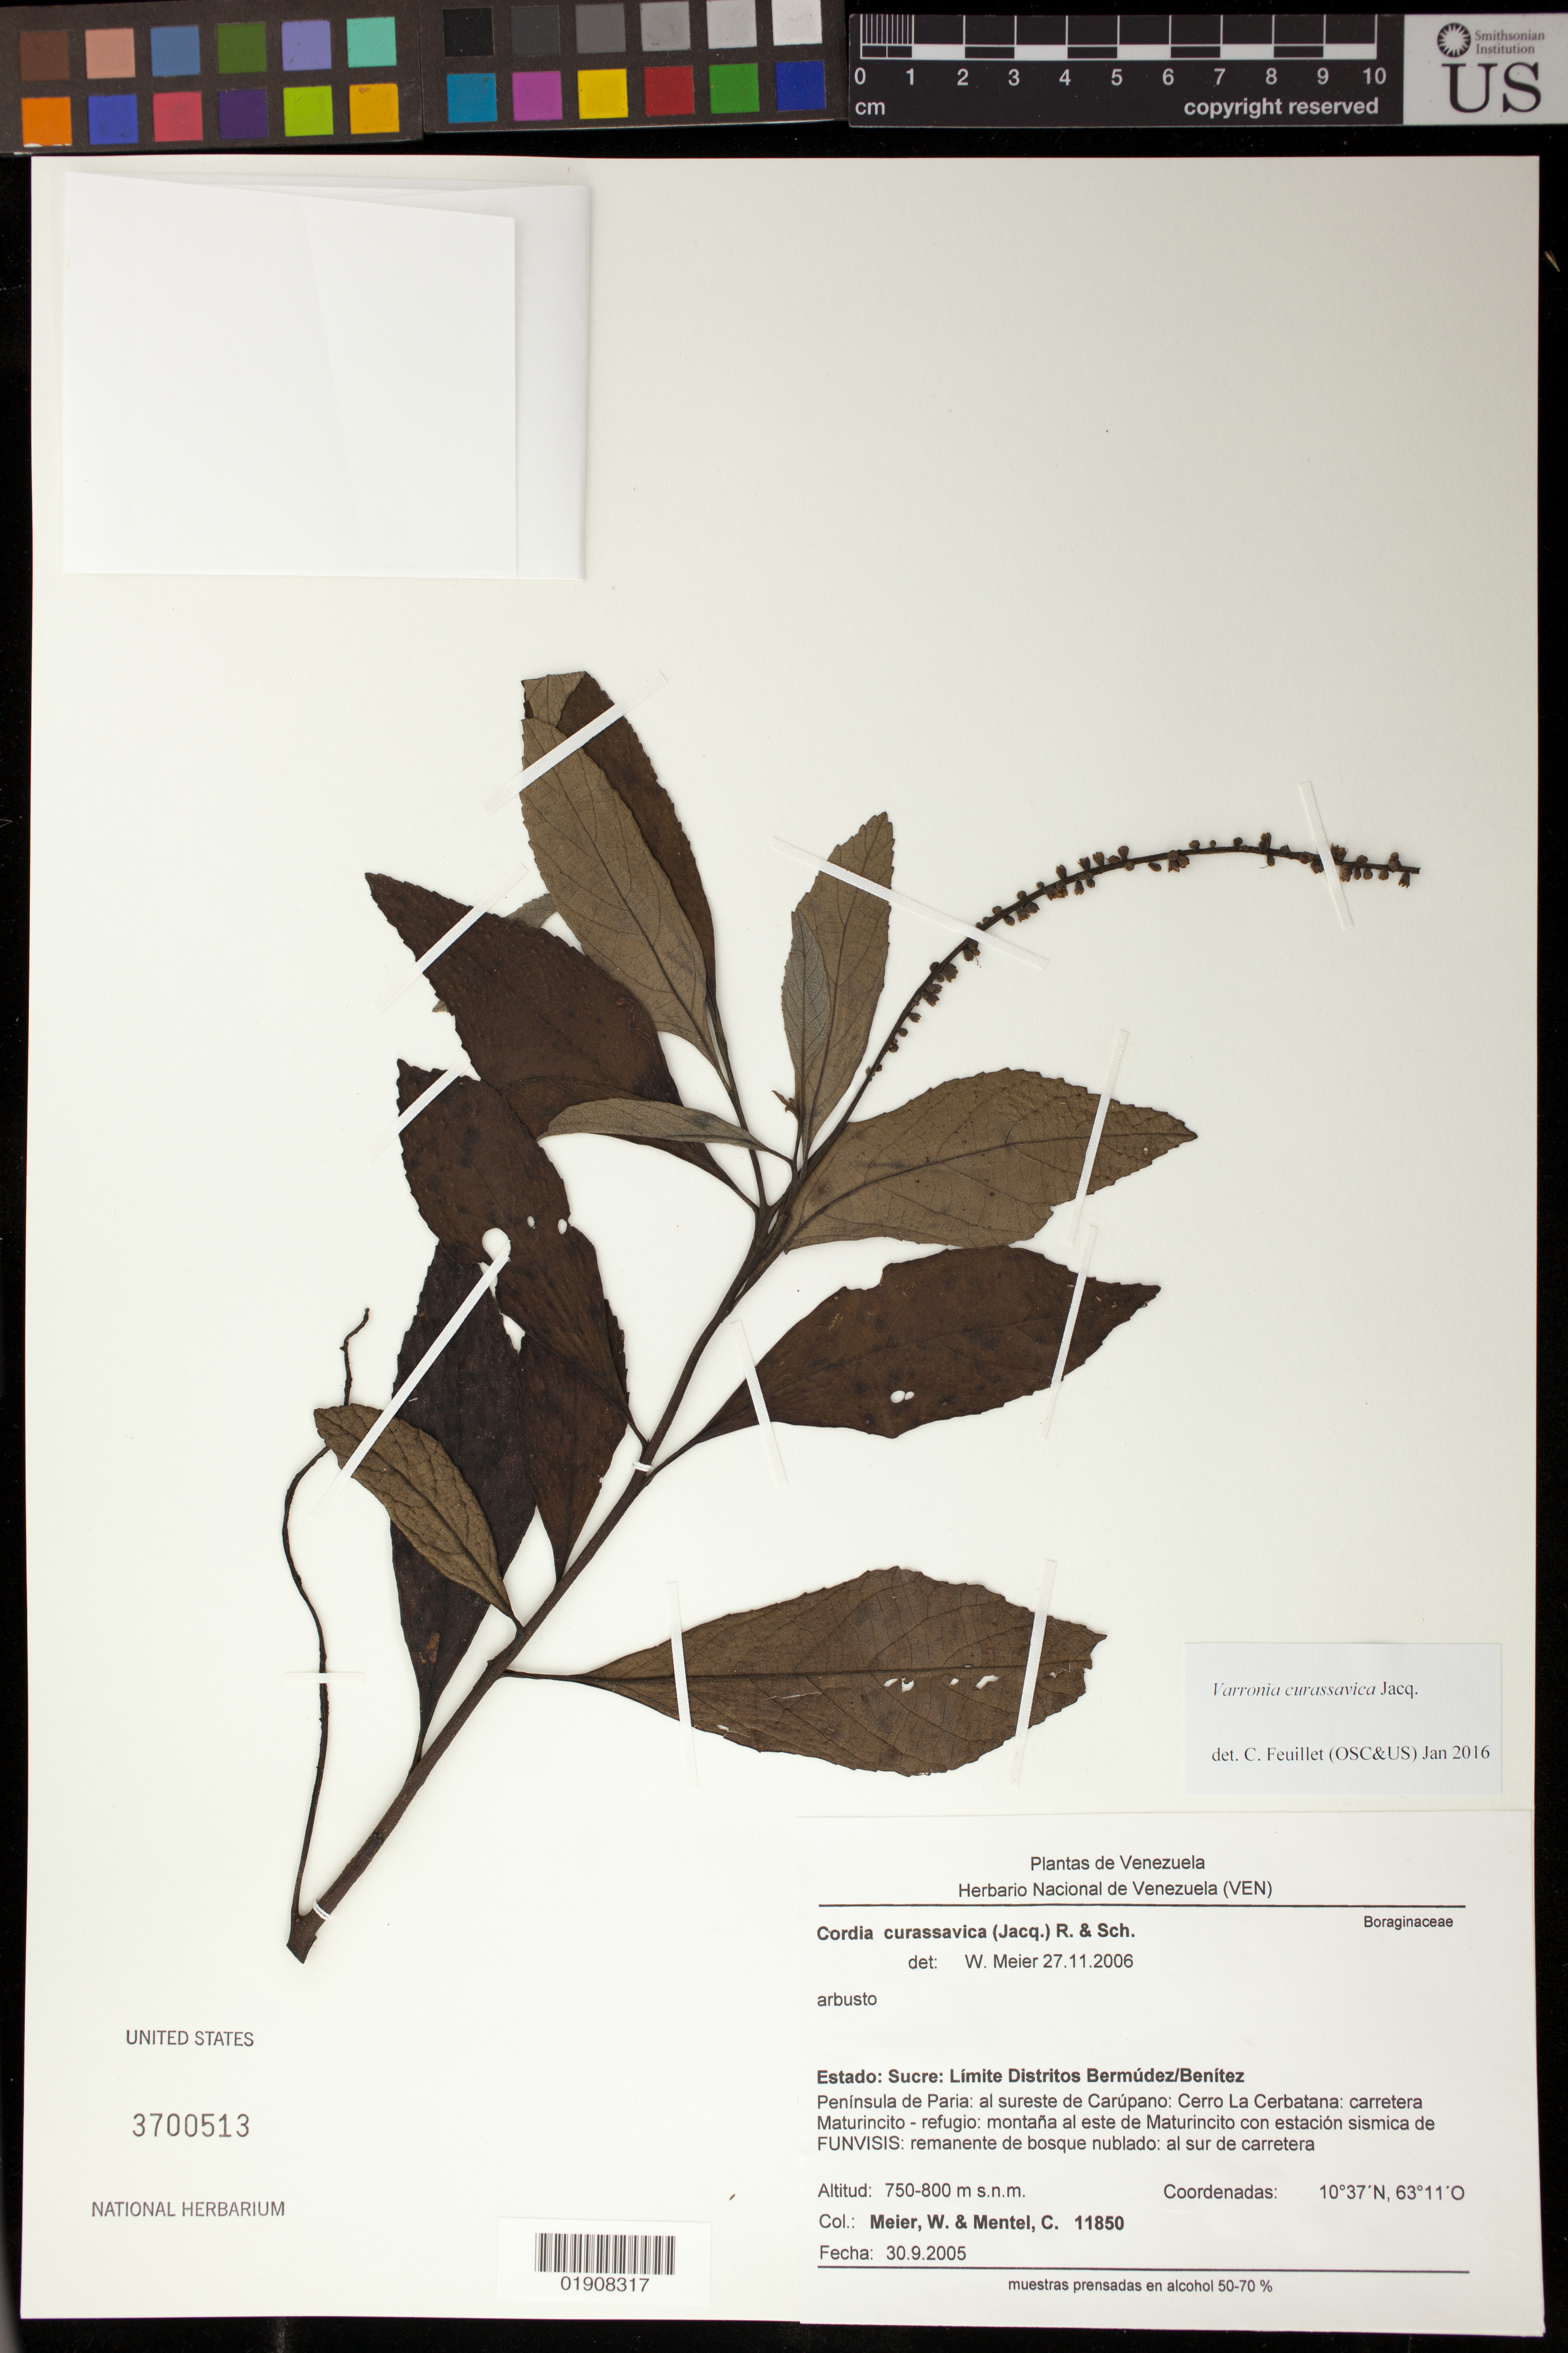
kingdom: Plantae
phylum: Tracheophyta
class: Magnoliopsida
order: Boraginales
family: Cordiaceae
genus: Cordia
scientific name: Cordia curassavica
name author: (Jacq.) Roem. & Schult.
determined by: Meier, Winfried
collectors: W. Meier & C. Mentel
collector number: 11850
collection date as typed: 30 Sep 2005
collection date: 2005-09-30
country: Venezuela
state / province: Sucre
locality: Estado: Sucre. Limite Distritos Bermúdez//Benítez. Peninsula de Paria: al sureste de Carúpano, Cerro La Cerbatana, carretera Maturincito-refugio, montaña al este de Maturincito con estación sismica de FUNVISIS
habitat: remanente de bosque nublado: al sur de carretera.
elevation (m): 750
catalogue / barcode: US 3700513